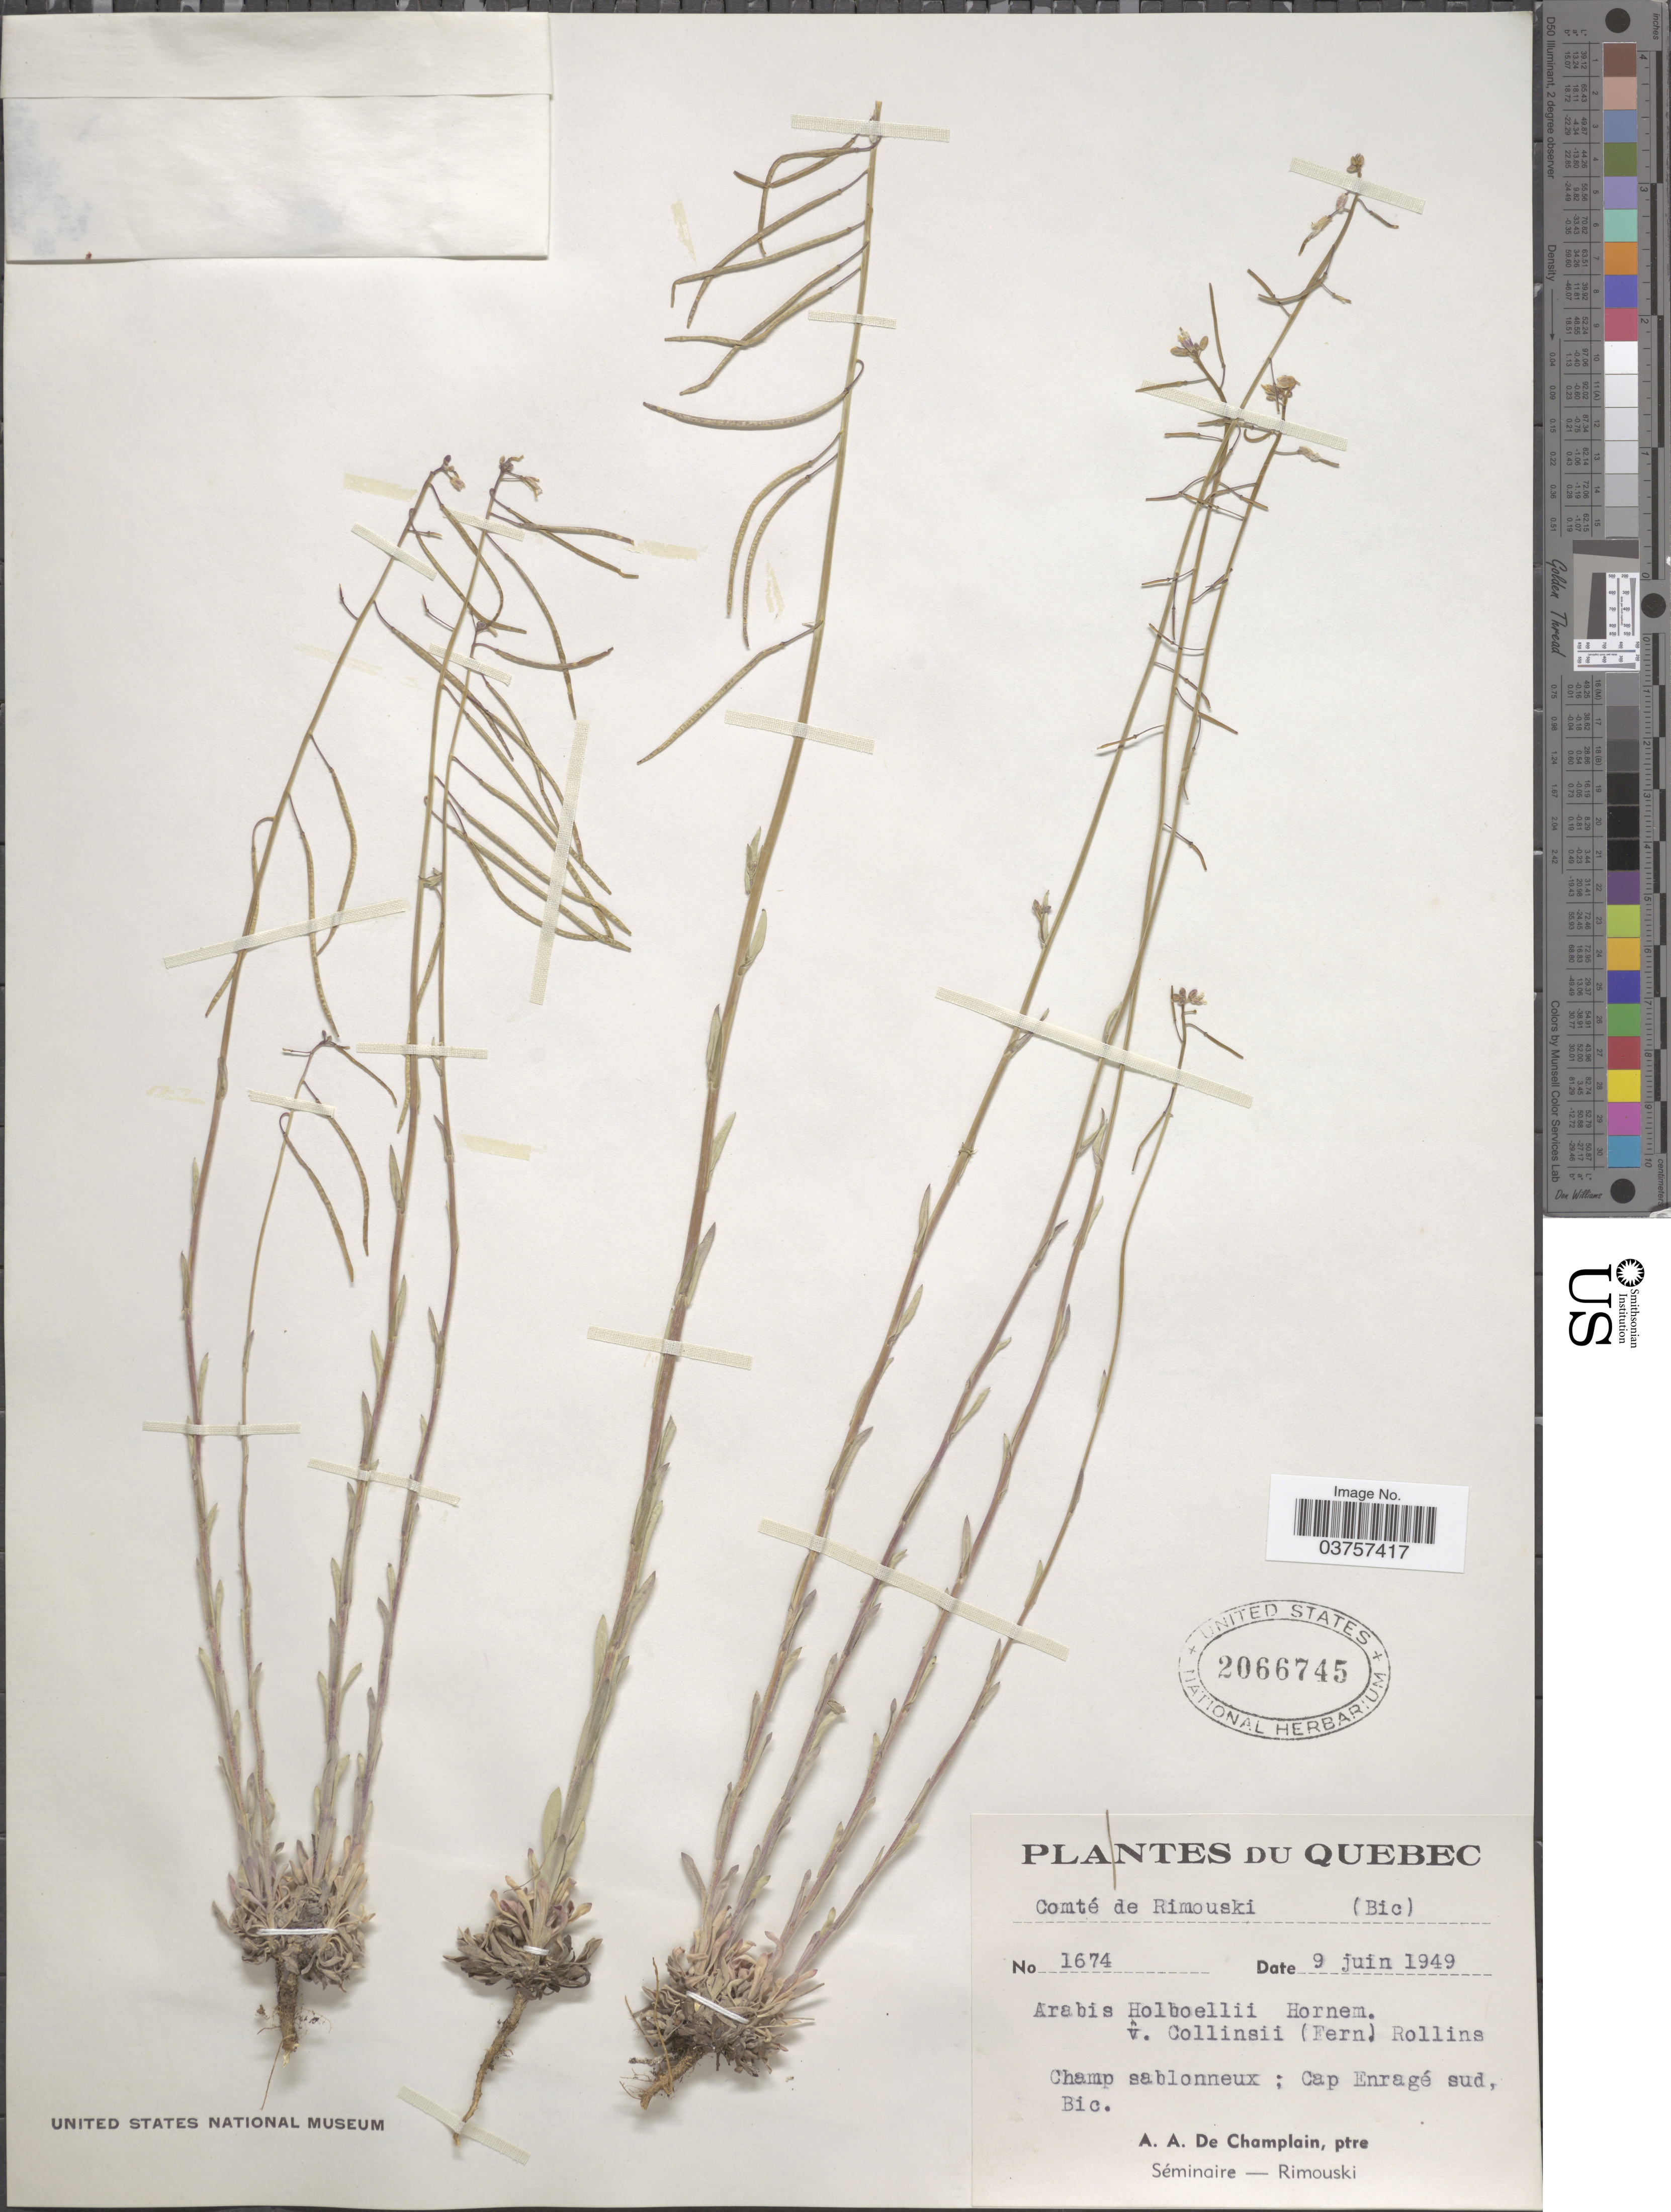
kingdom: Plantae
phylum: Tracheophyta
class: Magnoliopsida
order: Brassicales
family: Brassicaceae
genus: Arabis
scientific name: Arabis holboellii var. collinsii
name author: (Fernald) Rollins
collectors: A. De Champlain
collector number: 1674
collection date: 1949-06-09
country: Canada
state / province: Quebec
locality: Comté de Rimouski (Bic). Champ sablonneux. Cap Enragé sud, Bic.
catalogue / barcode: US 2066745